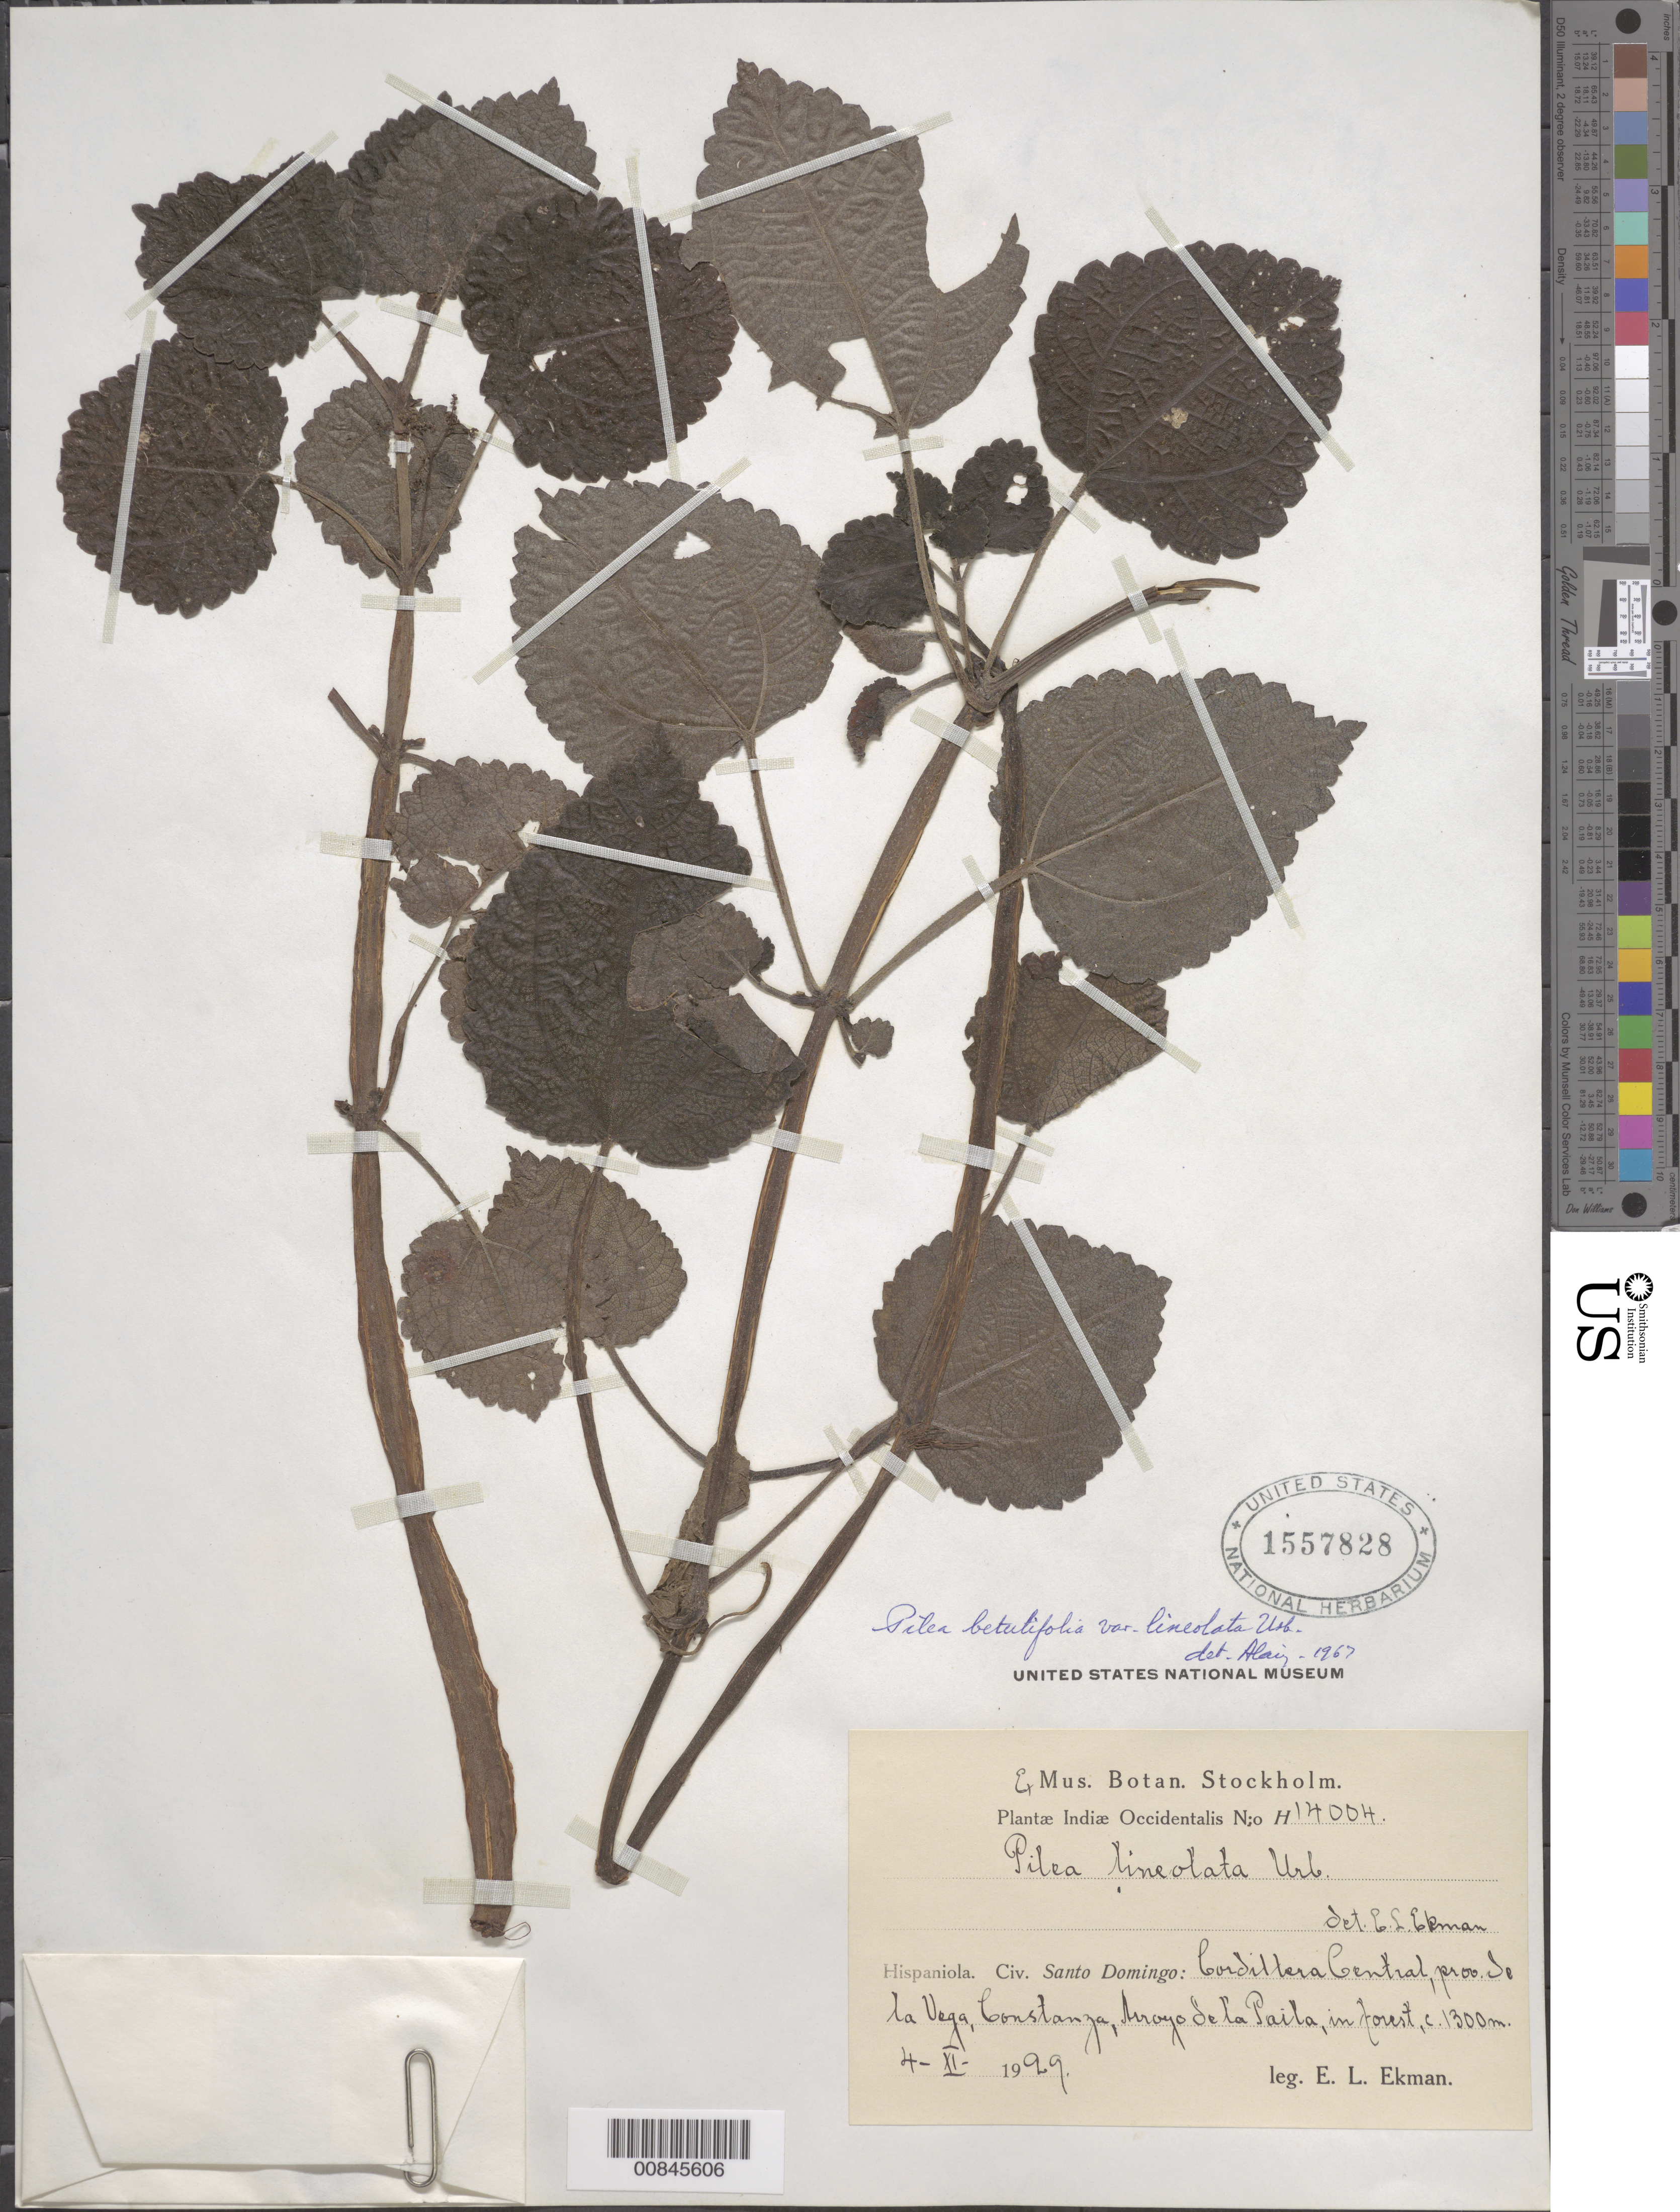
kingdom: Plantae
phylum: Tracheophyta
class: Magnoliopsida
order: Rosales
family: Urticaceae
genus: Pilea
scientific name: Pilea betulifolia var. lineolata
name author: Urb.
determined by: Liogier, Alain H.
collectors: E. L. Ekman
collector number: H 14004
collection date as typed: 04 Nov 1929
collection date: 1929-11-04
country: Dominican Republic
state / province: La Vega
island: Hispaniola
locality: Cordillera Central, Constanza, Arroyo de la Paila.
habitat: In forest.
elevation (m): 1300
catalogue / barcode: US 1557828